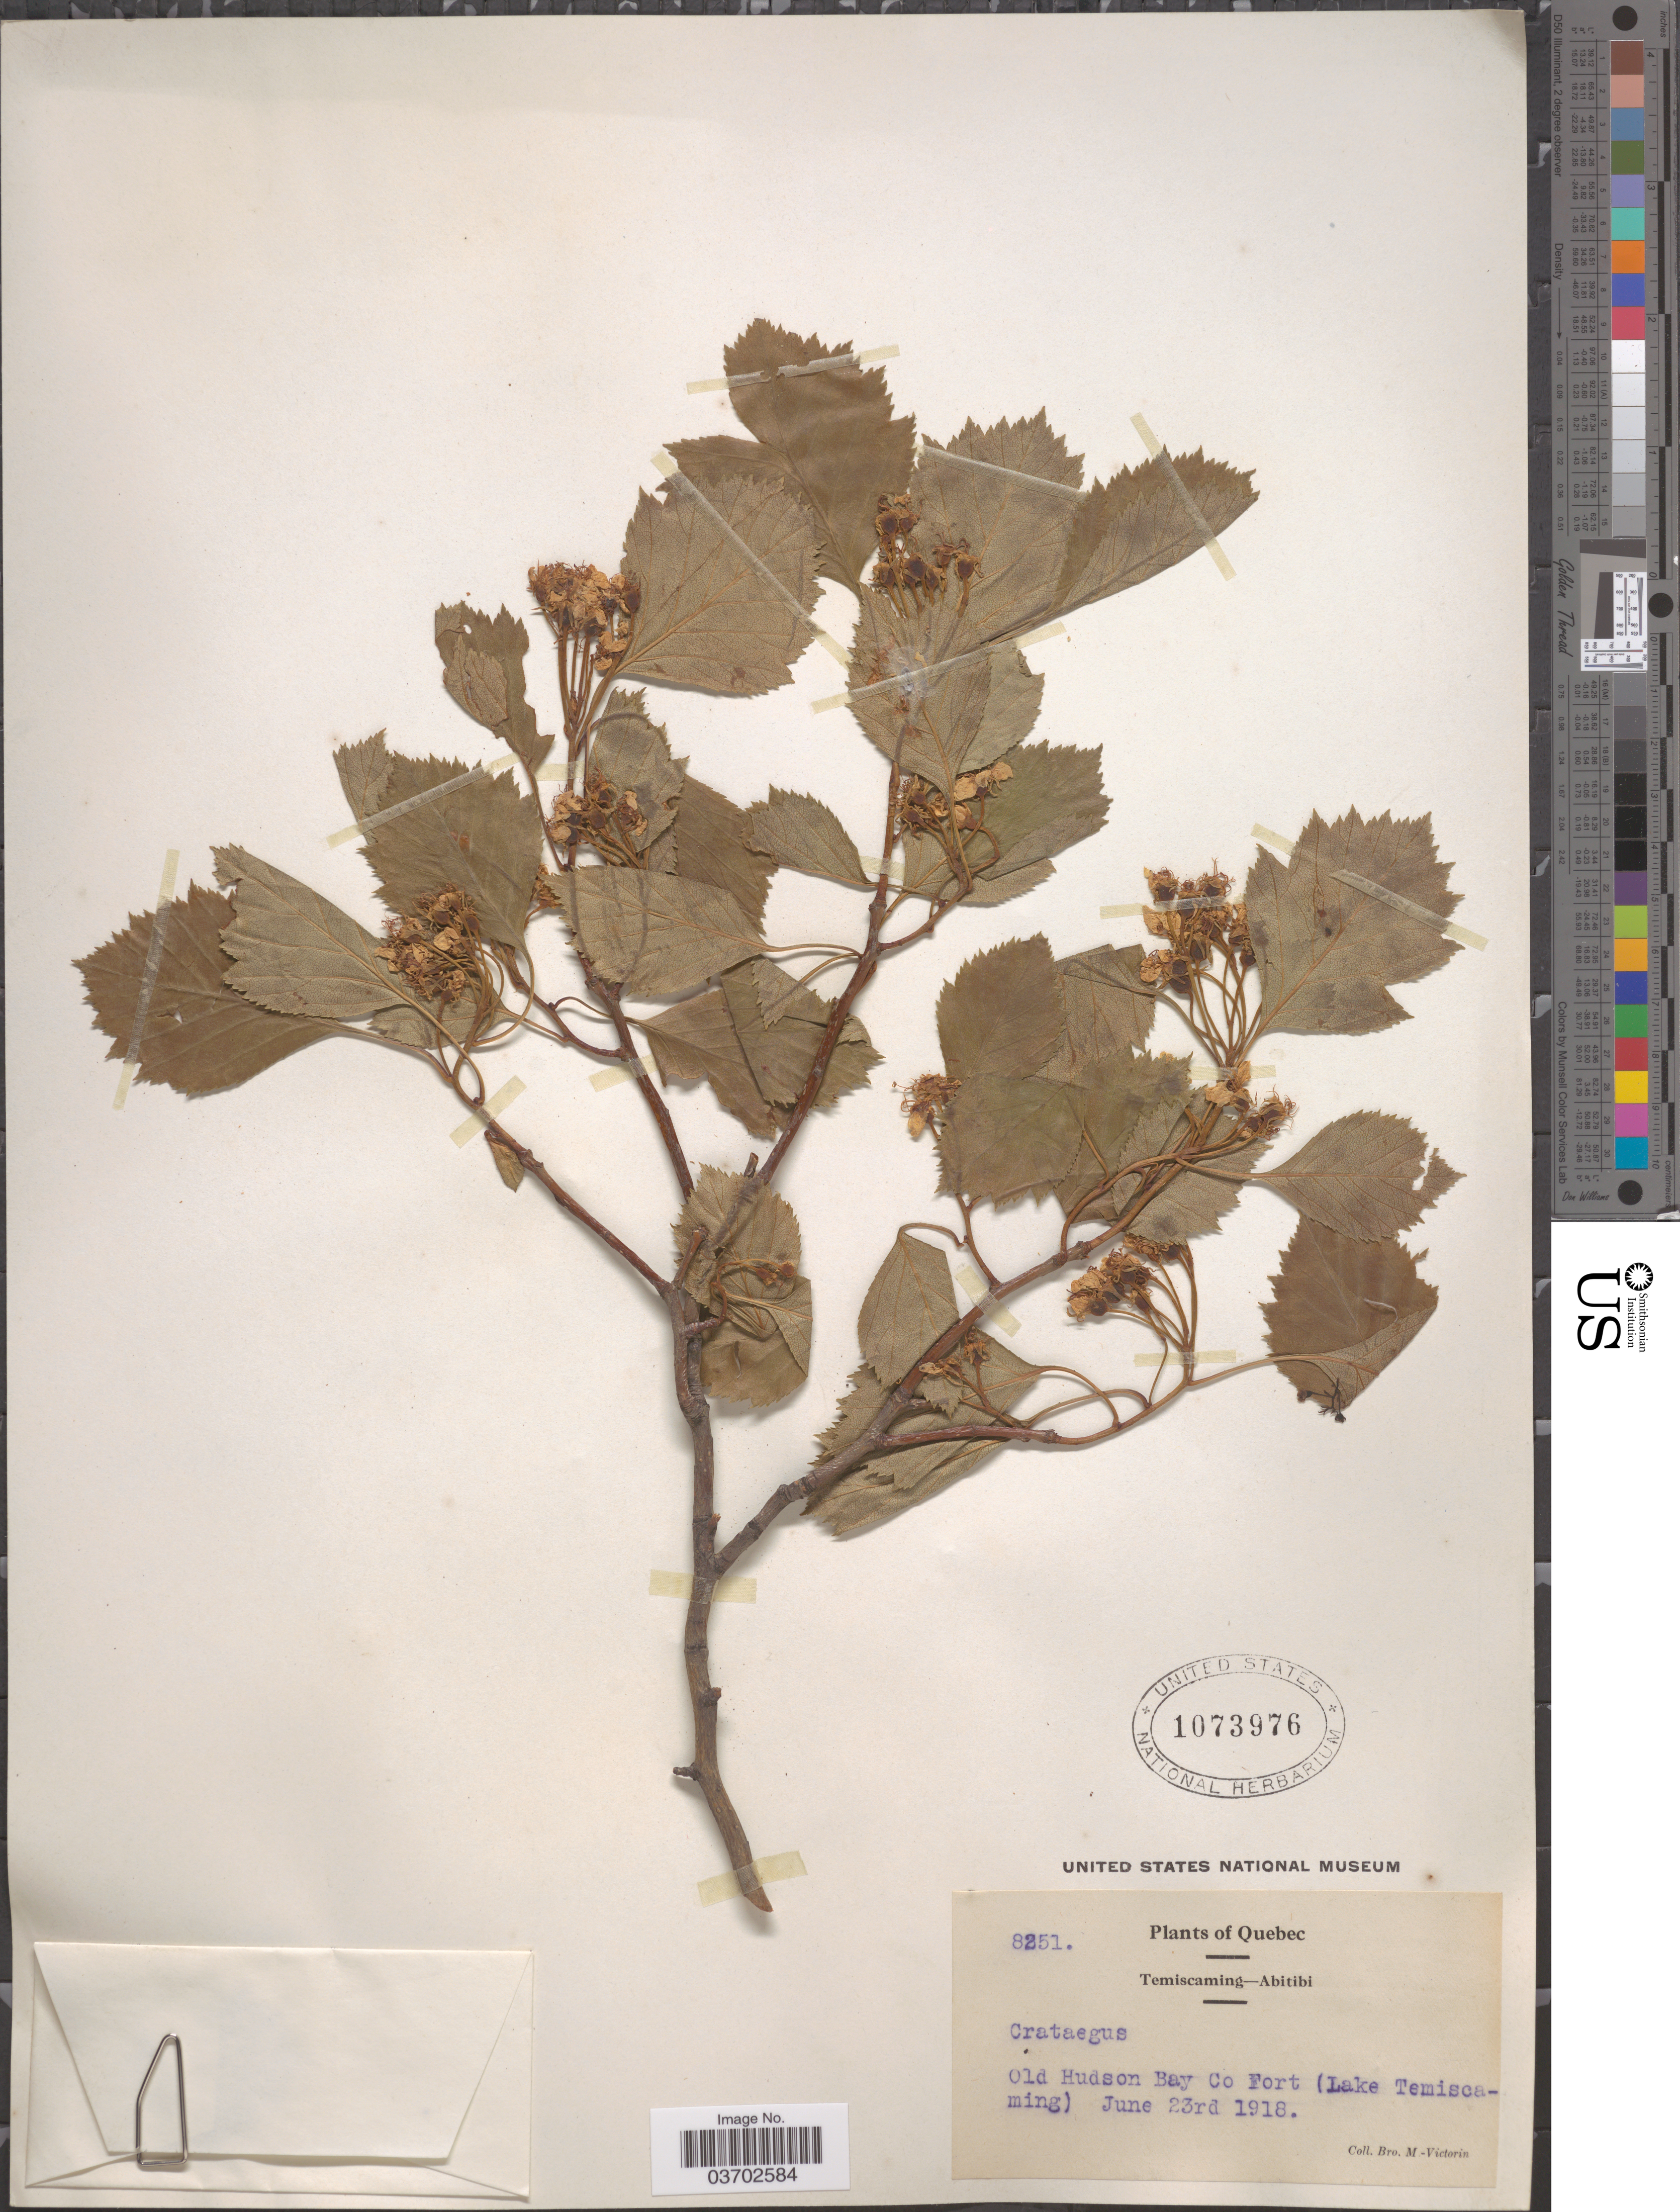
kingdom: Plantae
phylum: Tracheophyta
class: Magnoliopsida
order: Rosales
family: Rosaceae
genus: Crataegus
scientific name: Crataegus sp.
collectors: Fr. Marie-Victorin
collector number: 8251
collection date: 1918-06-23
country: Canada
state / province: Quebec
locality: Temiscaming-Abitibi. Old Hudson Bay Co Fort (Lake Temiscaming).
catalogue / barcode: US 1073976